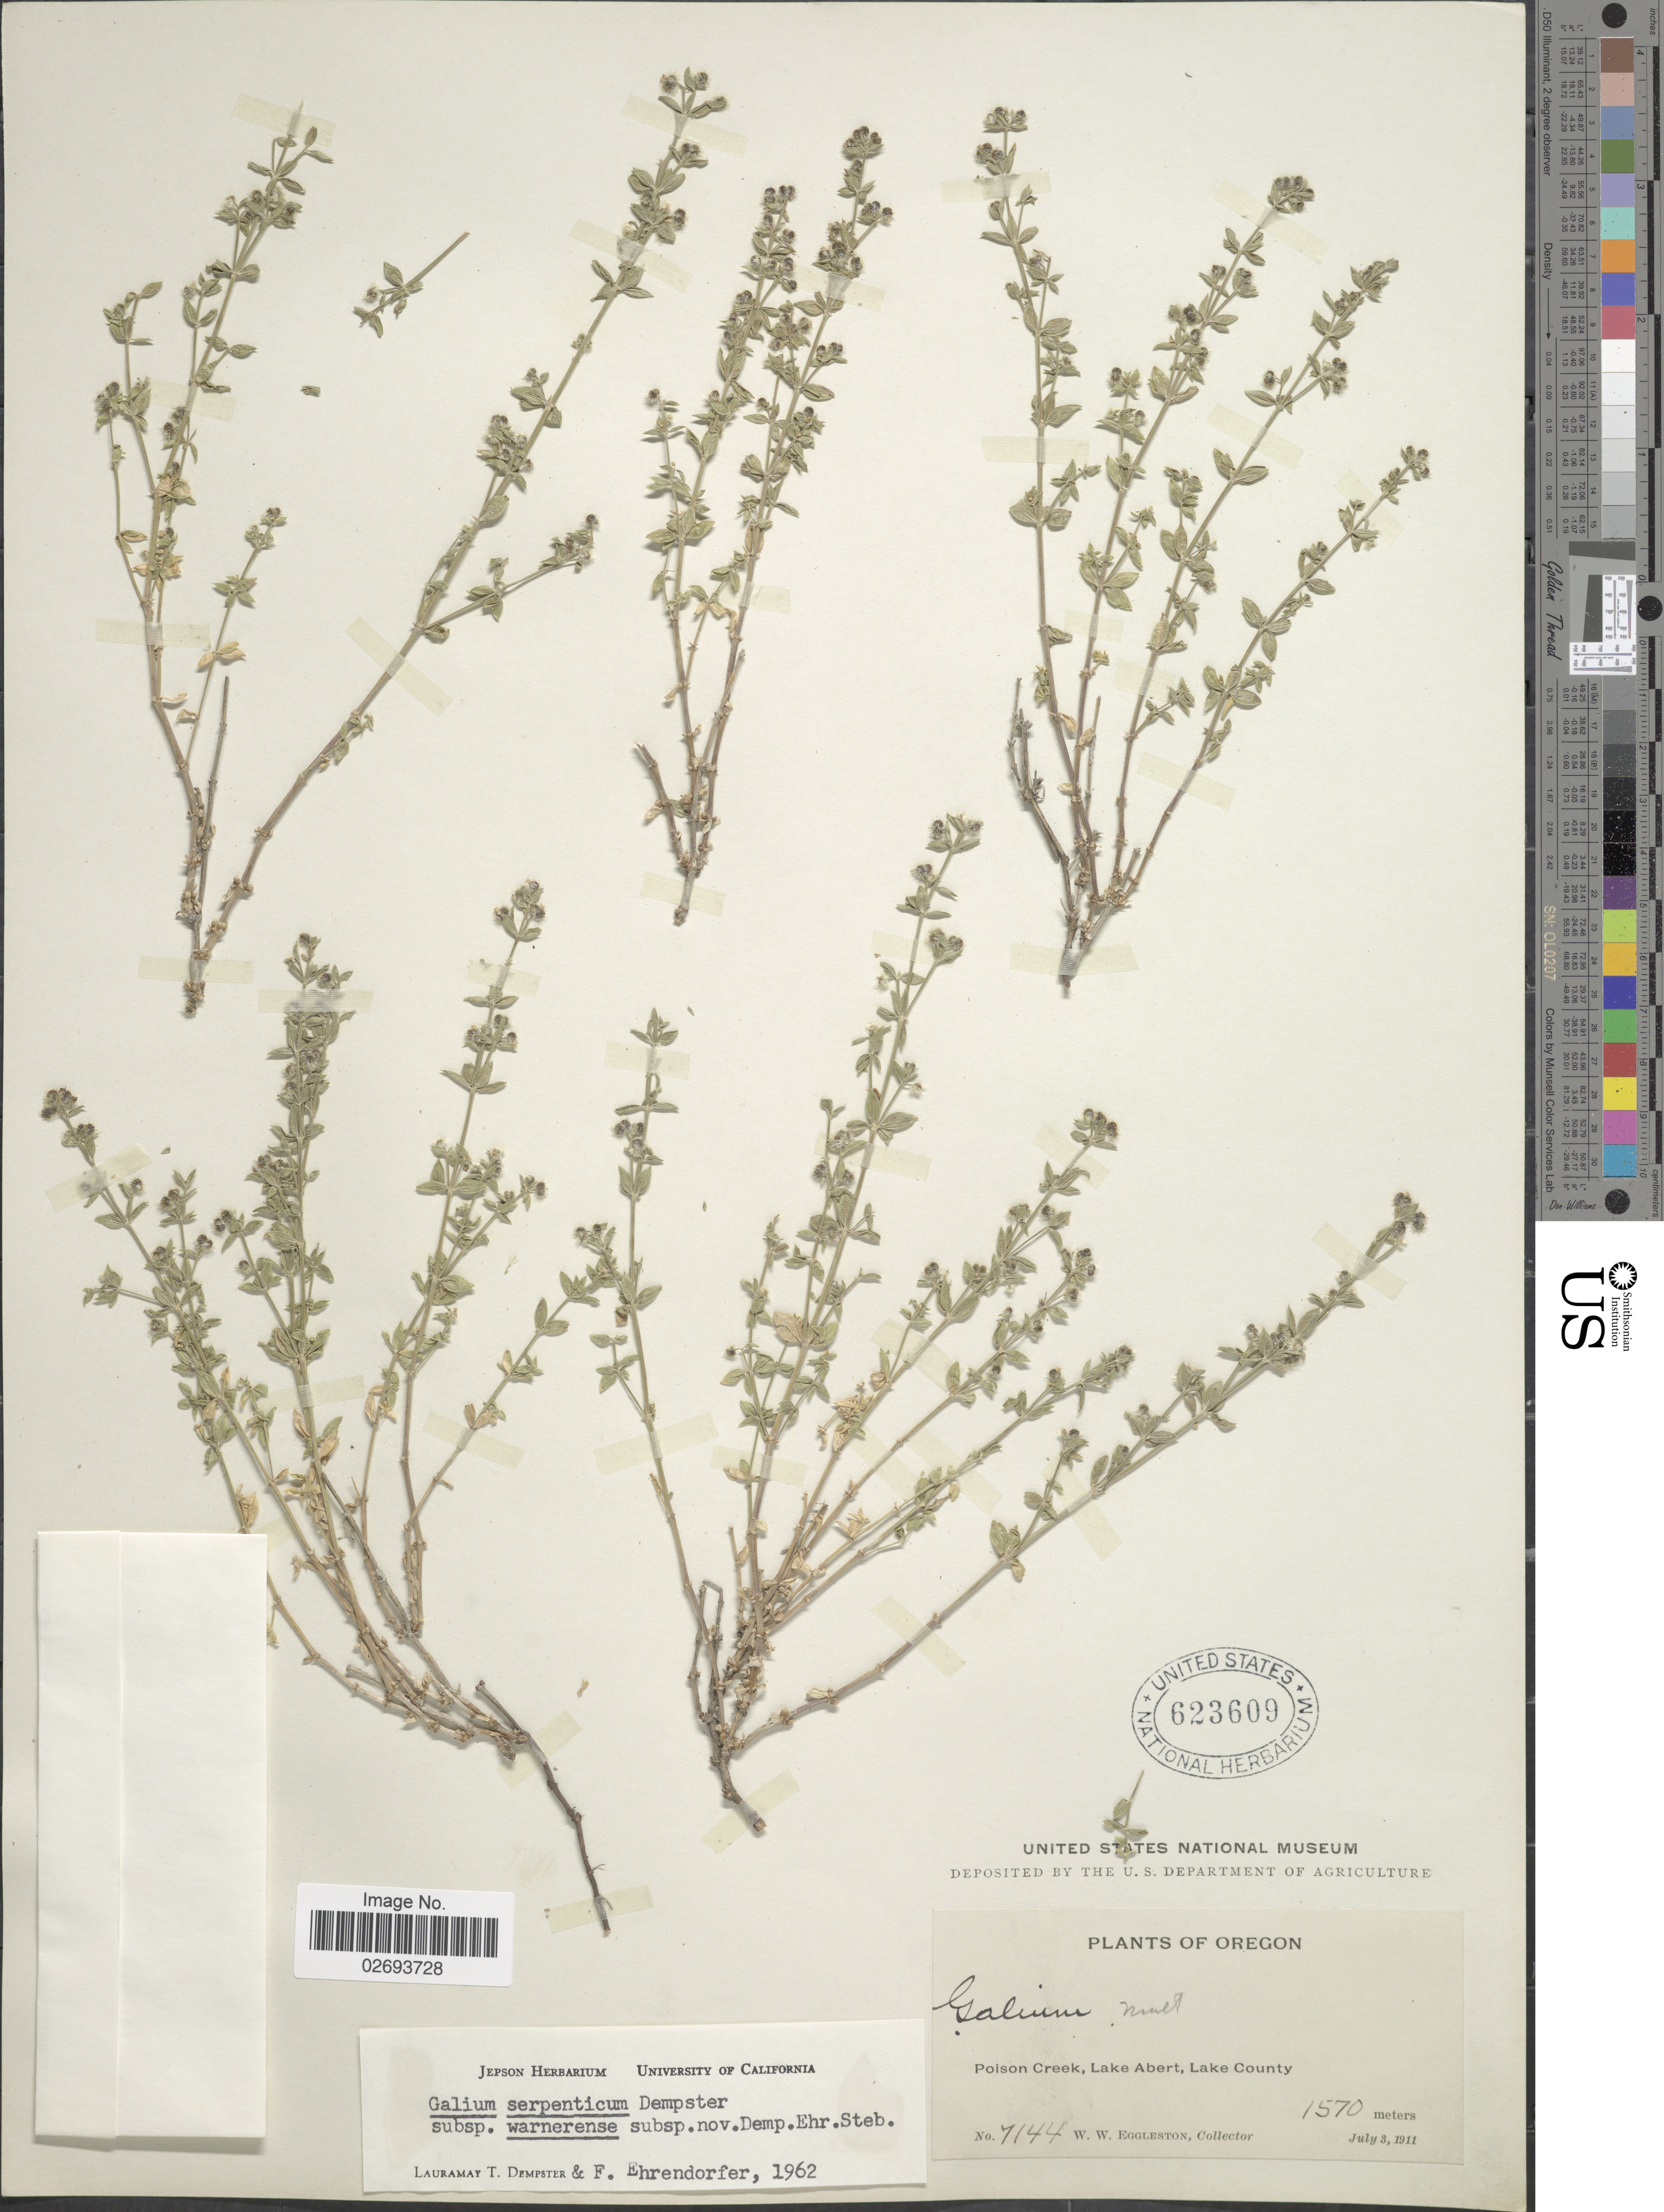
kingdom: Plantae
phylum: Tracheophyta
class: Magnoliopsida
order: Gentianales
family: Rubiaceae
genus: Galium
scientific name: Galium serpenticum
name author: Dempster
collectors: W. W. Eggleston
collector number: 7144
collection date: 1911-07-03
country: United States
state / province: Oregon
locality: Poison Creek, Lake Abert, Lake County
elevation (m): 1570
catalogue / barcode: US 623609